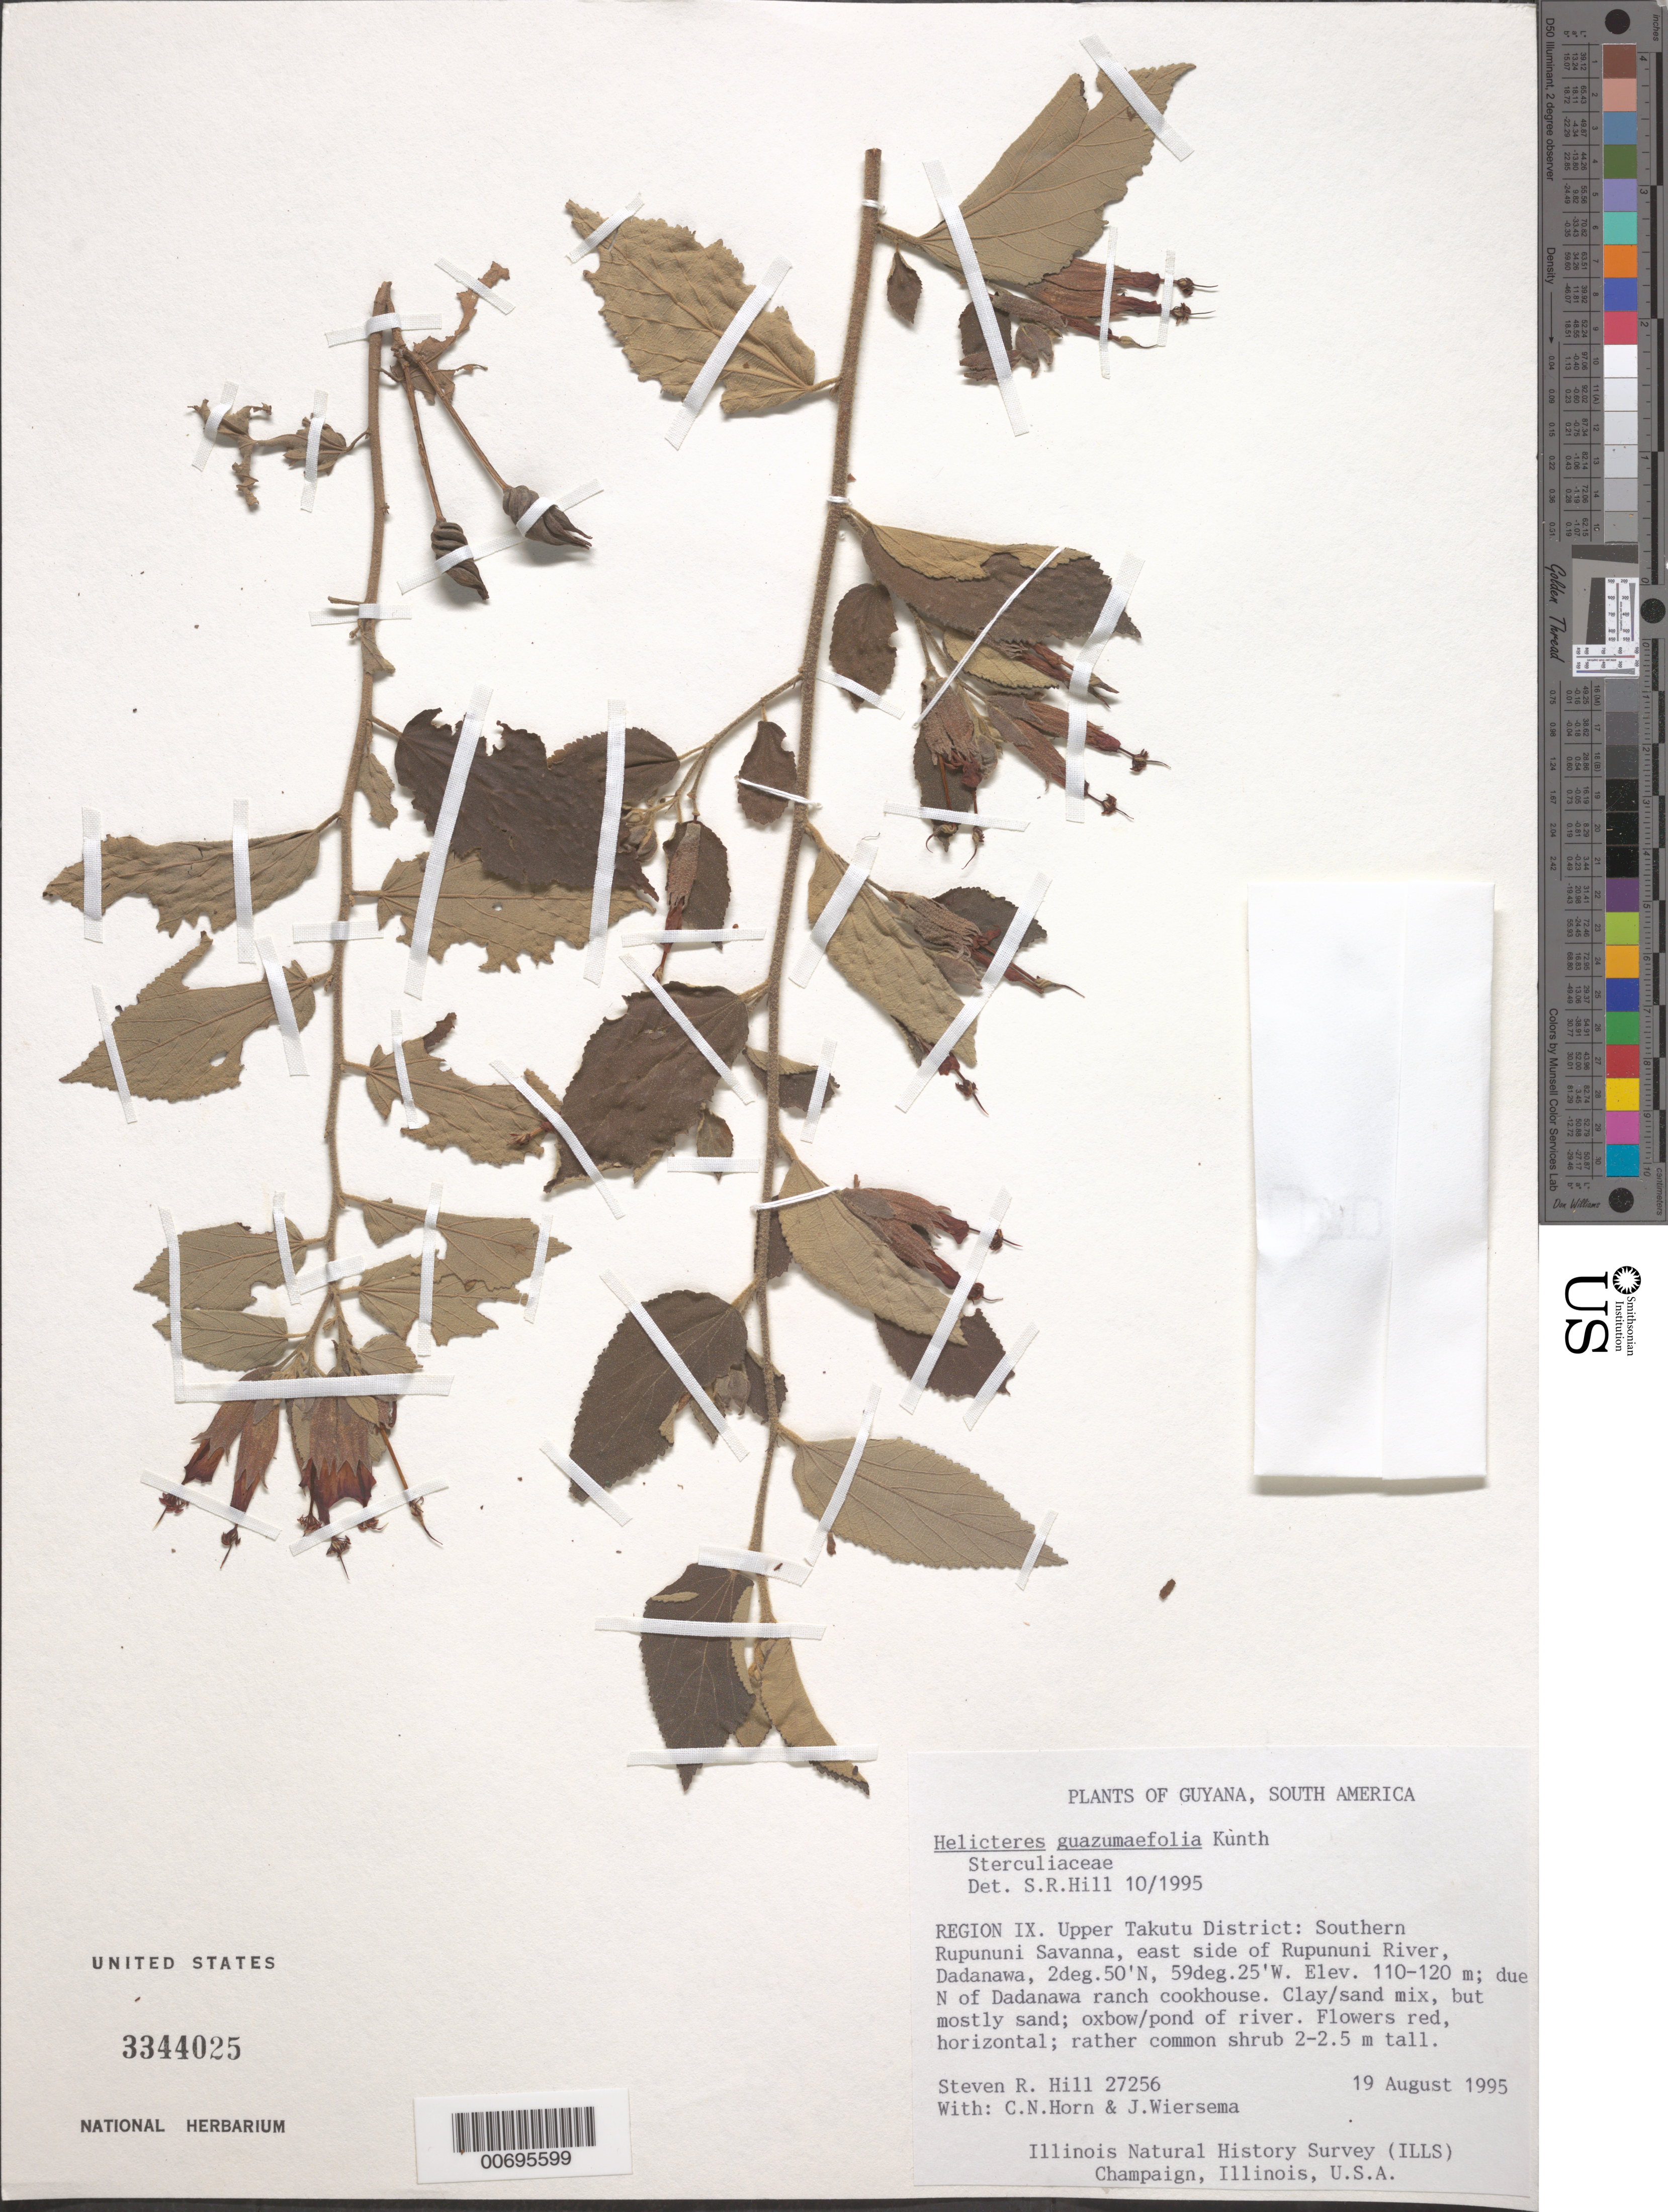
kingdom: Plantae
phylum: Tracheophyta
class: Magnoliopsida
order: Malvales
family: Malvaceae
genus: Helicteres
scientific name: Helicteres guazumifolia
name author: Kunth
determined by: Hill, Steven R.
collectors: S. R. Hill, C. N. Horn & J. H. Wiersema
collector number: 27256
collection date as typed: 19-Aug-95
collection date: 1995-08-19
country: Guyana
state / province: U. Takutu-U. Essequibo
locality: Dadanawa, southern Rupununi Savanna, E side of Rupununi R.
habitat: Clay/sand mix, mostly sand, oxbow/pond of river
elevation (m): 110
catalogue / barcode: US 3344025